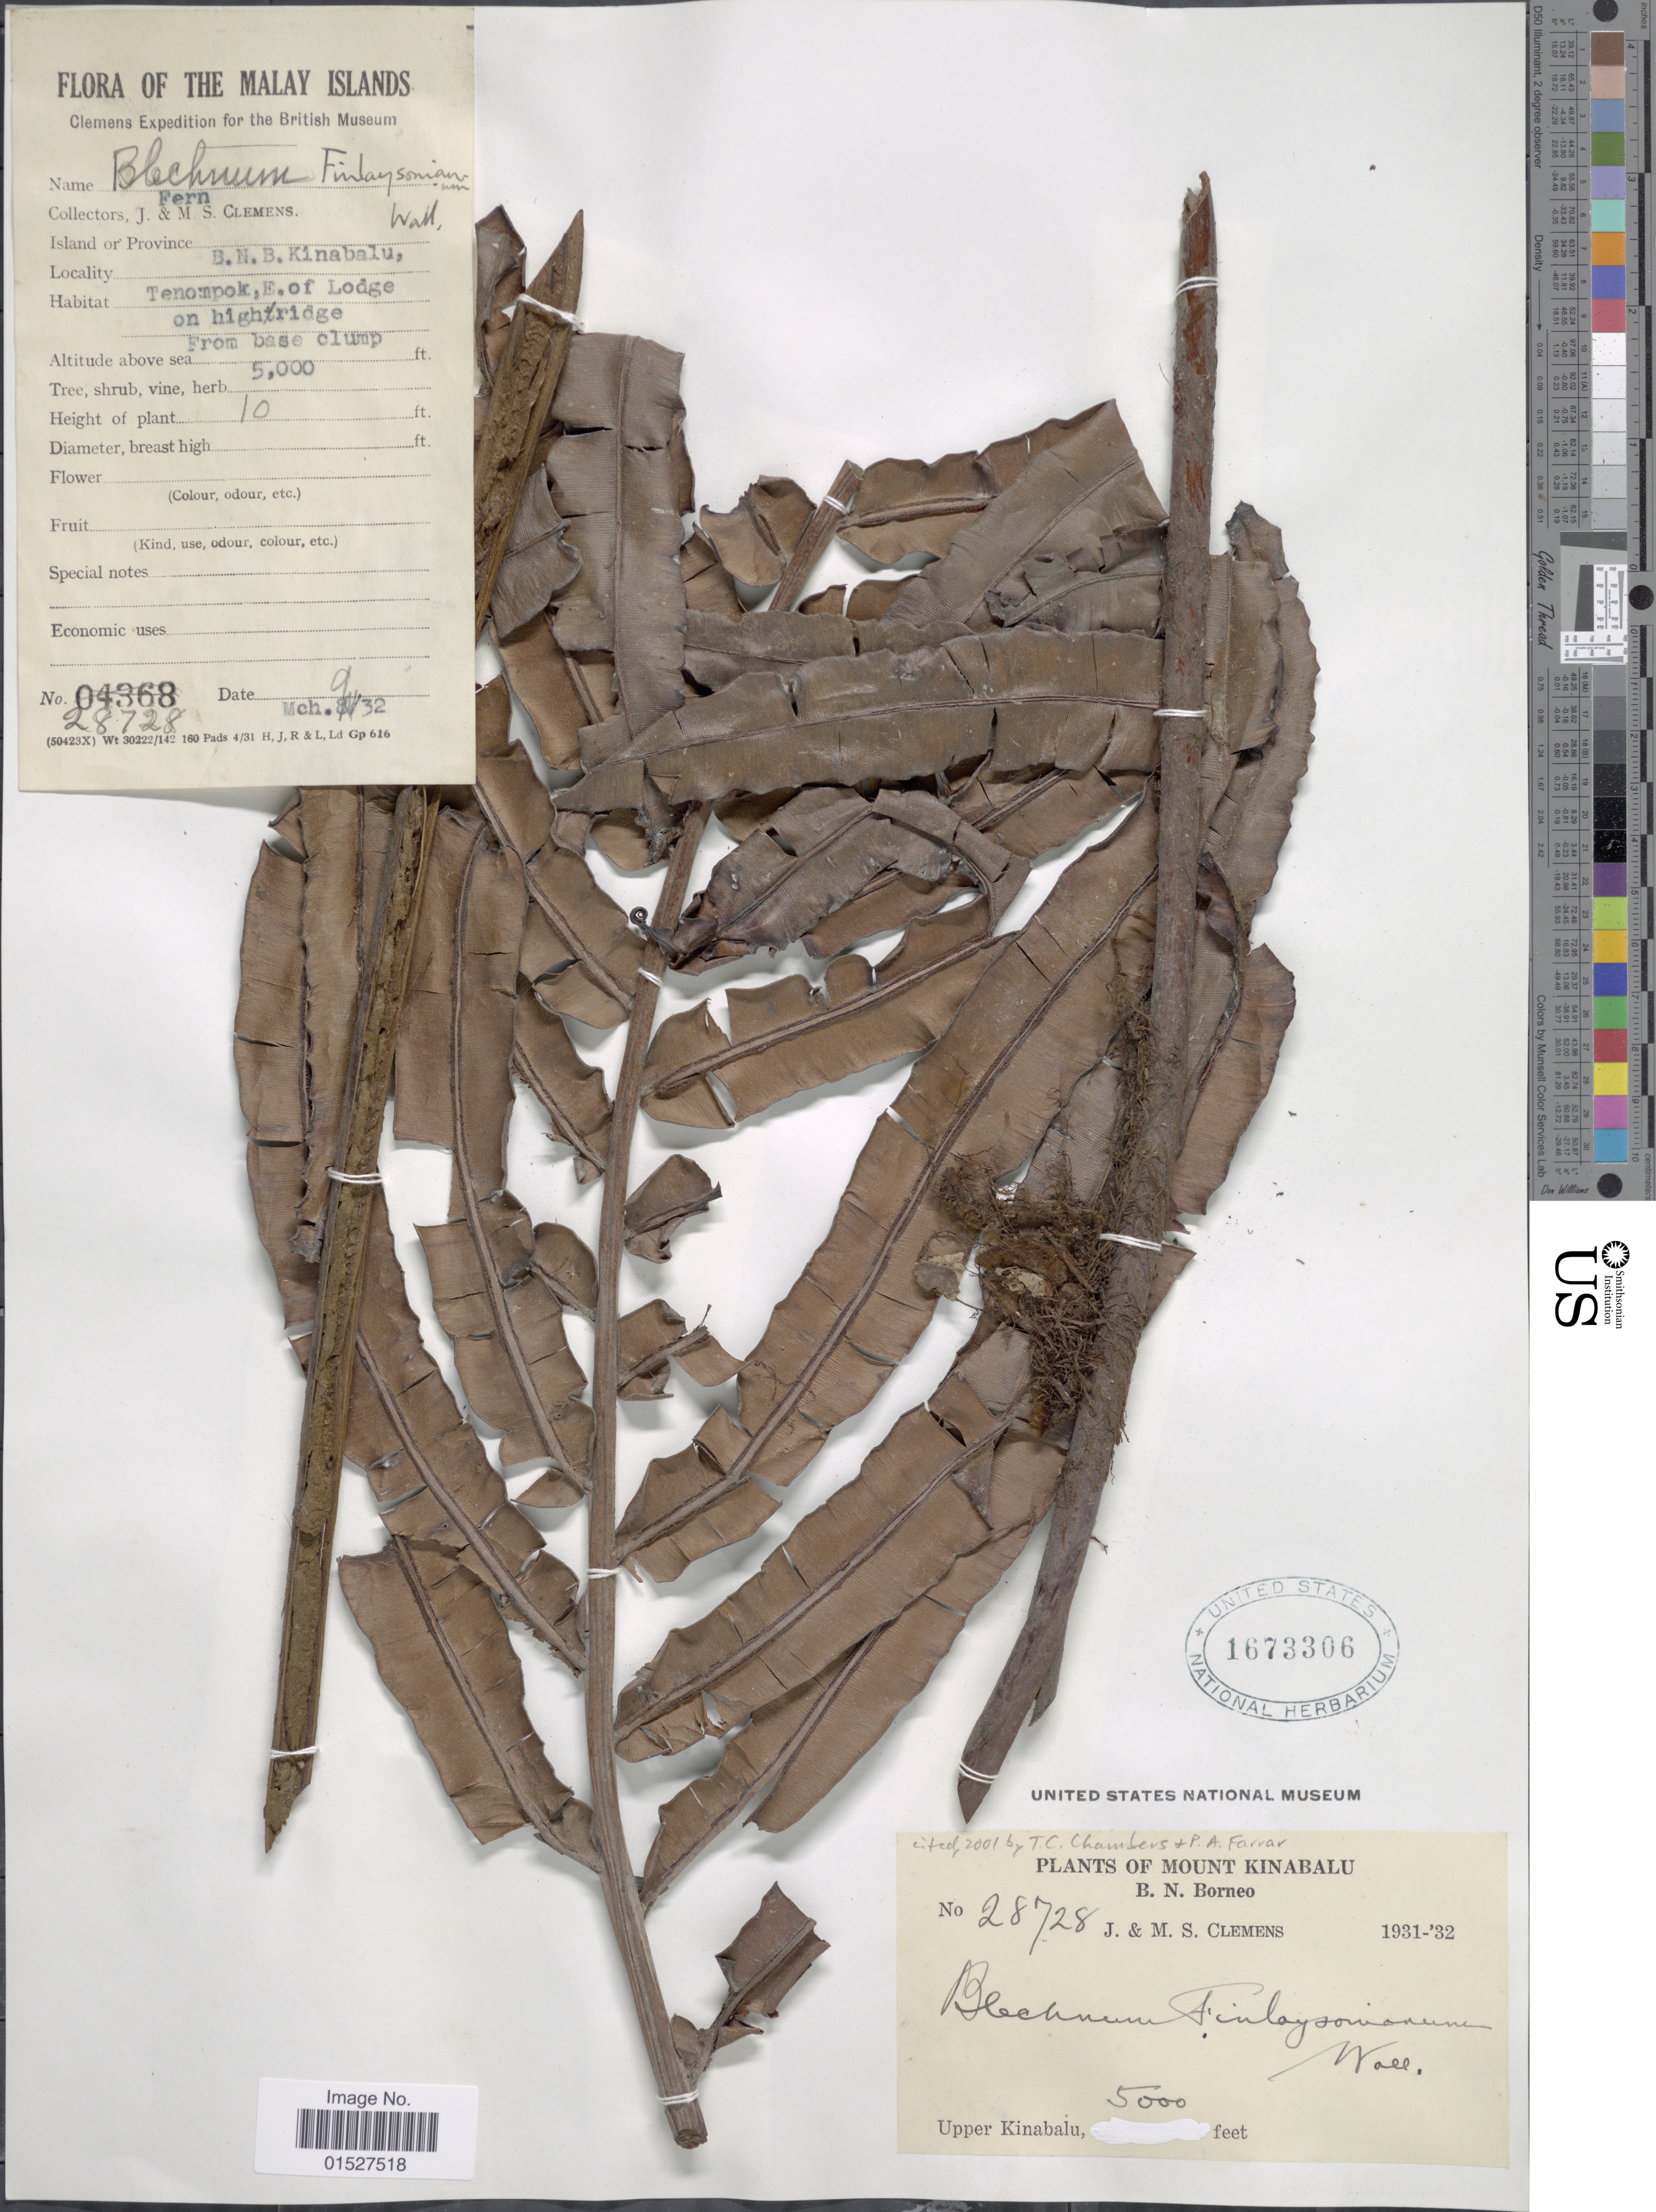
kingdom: Plantae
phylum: Tracheophyta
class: Polypodiopsida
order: Polypodiales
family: Blechnaceae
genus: Blechnum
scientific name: Blechnum finlaysonianum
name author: Wall.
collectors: J. Clemens & M. S. Clemens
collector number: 28728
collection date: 1932-03-09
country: Malaysia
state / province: Sabah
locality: Mount Kinabalu. B. N. Borneo. Upper Kinabalu. The Malay Islands.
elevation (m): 1524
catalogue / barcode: US 1673306